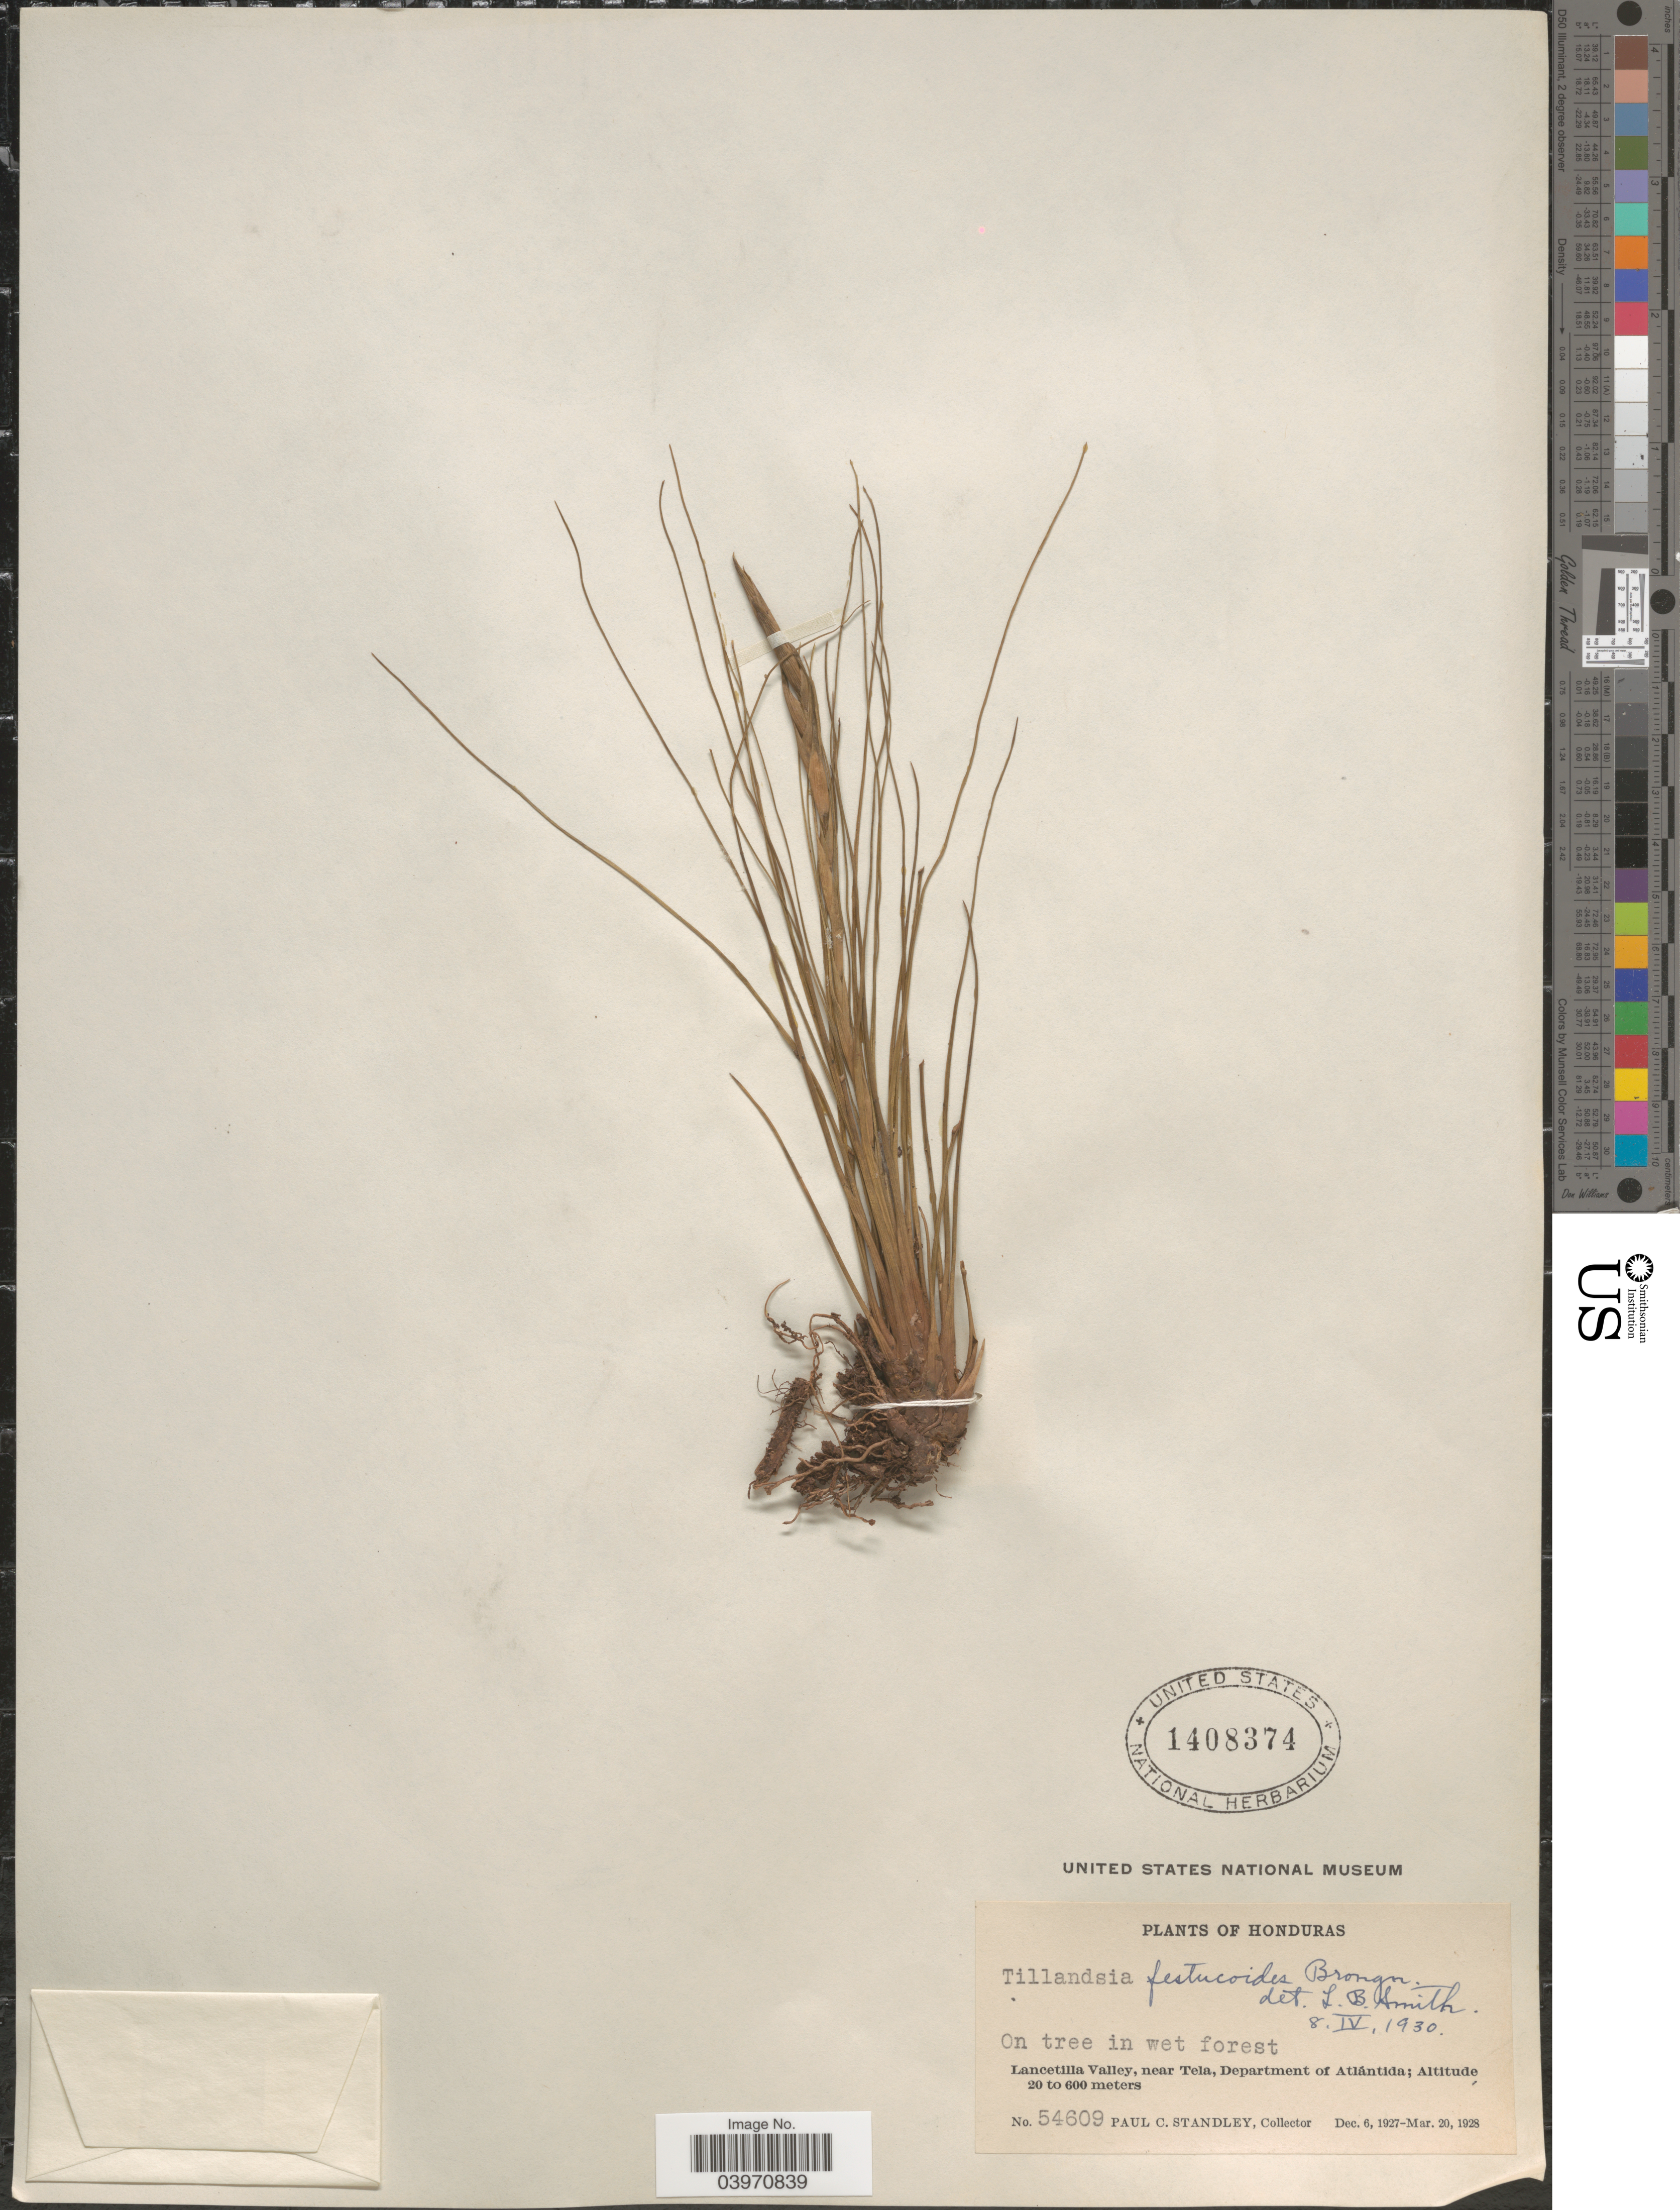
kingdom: Plantae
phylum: Tracheophyta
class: Liliopsida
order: Poales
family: Bromeliaceae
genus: Tillandsia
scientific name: Tillandsia festucoides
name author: Brongn. ex Mez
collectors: P. C. Standley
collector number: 54609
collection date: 1927-12-06/1928-03-20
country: Honduras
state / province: Atlantida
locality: Lancetilla Valley, near Tela, Department of Atlántida.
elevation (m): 20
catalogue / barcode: US 1408374